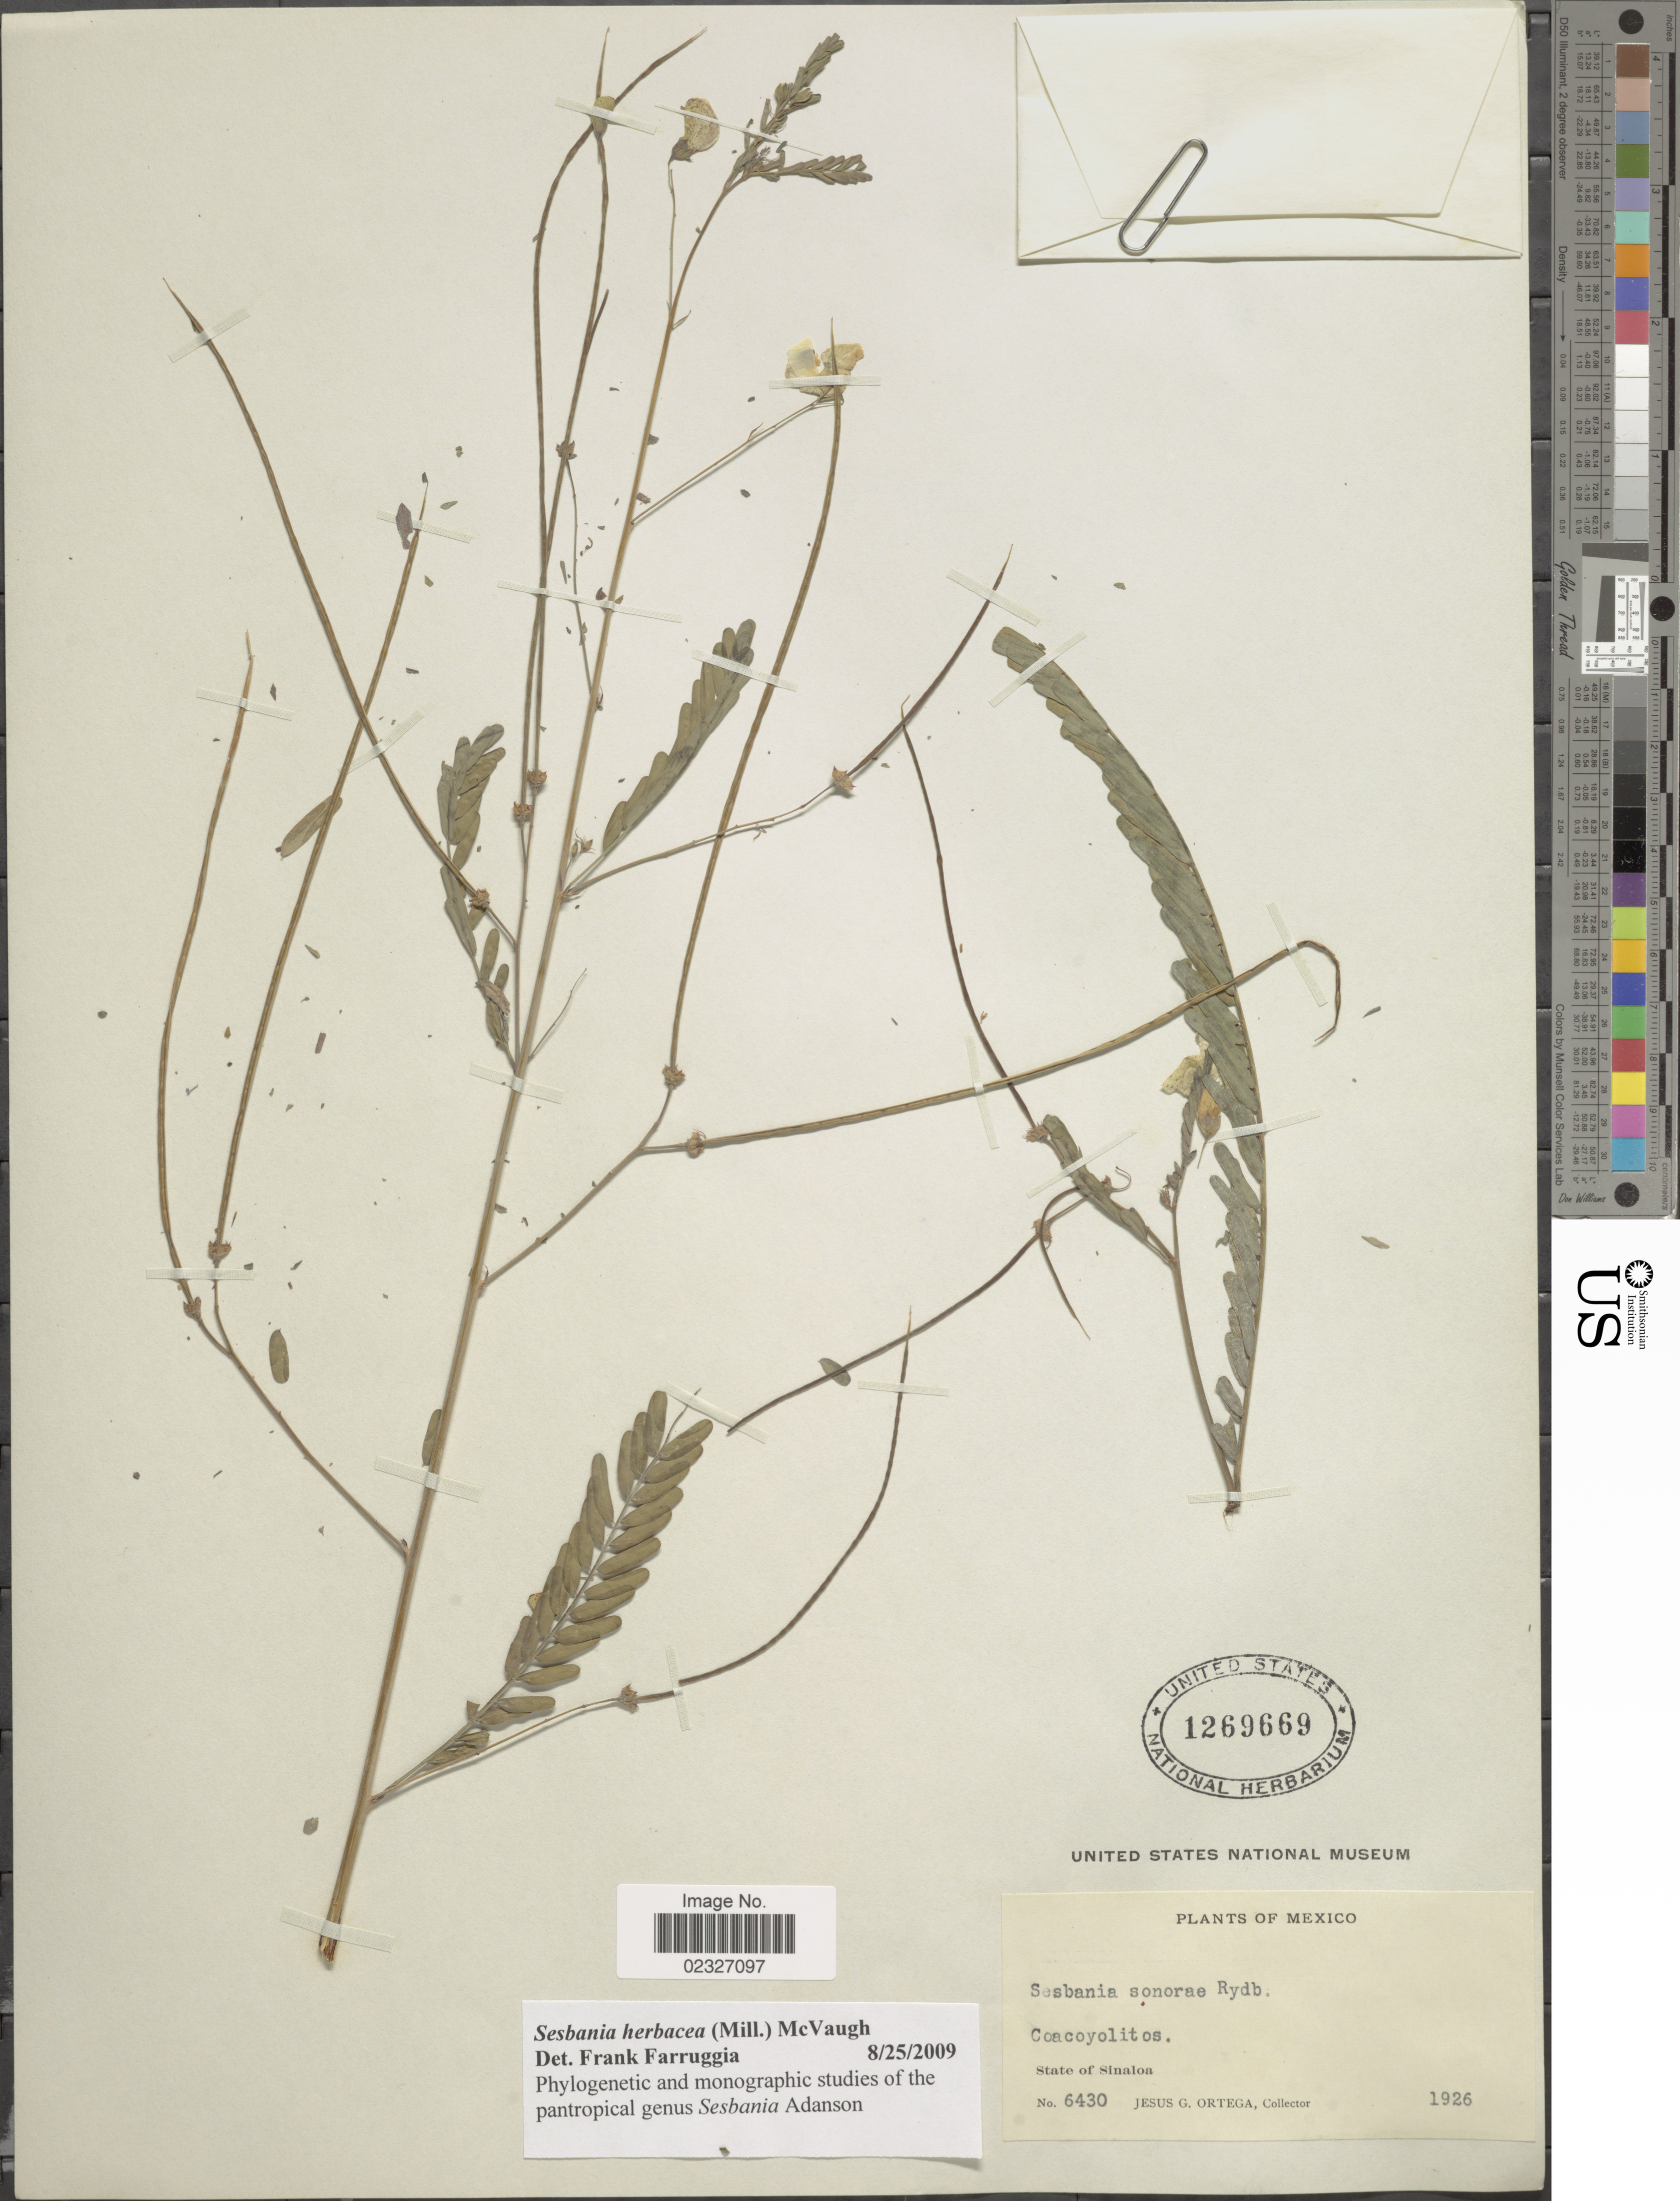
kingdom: Plantae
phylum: Tracheophyta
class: Magnoliopsida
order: Fabales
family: Fabaceae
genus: Sesbania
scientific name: Sesbania herbacea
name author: (Mill.) McVaugh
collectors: J. Ortega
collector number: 6430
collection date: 1926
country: Mexico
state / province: Sinaloa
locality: Coacoyolitos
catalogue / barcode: US 1269669